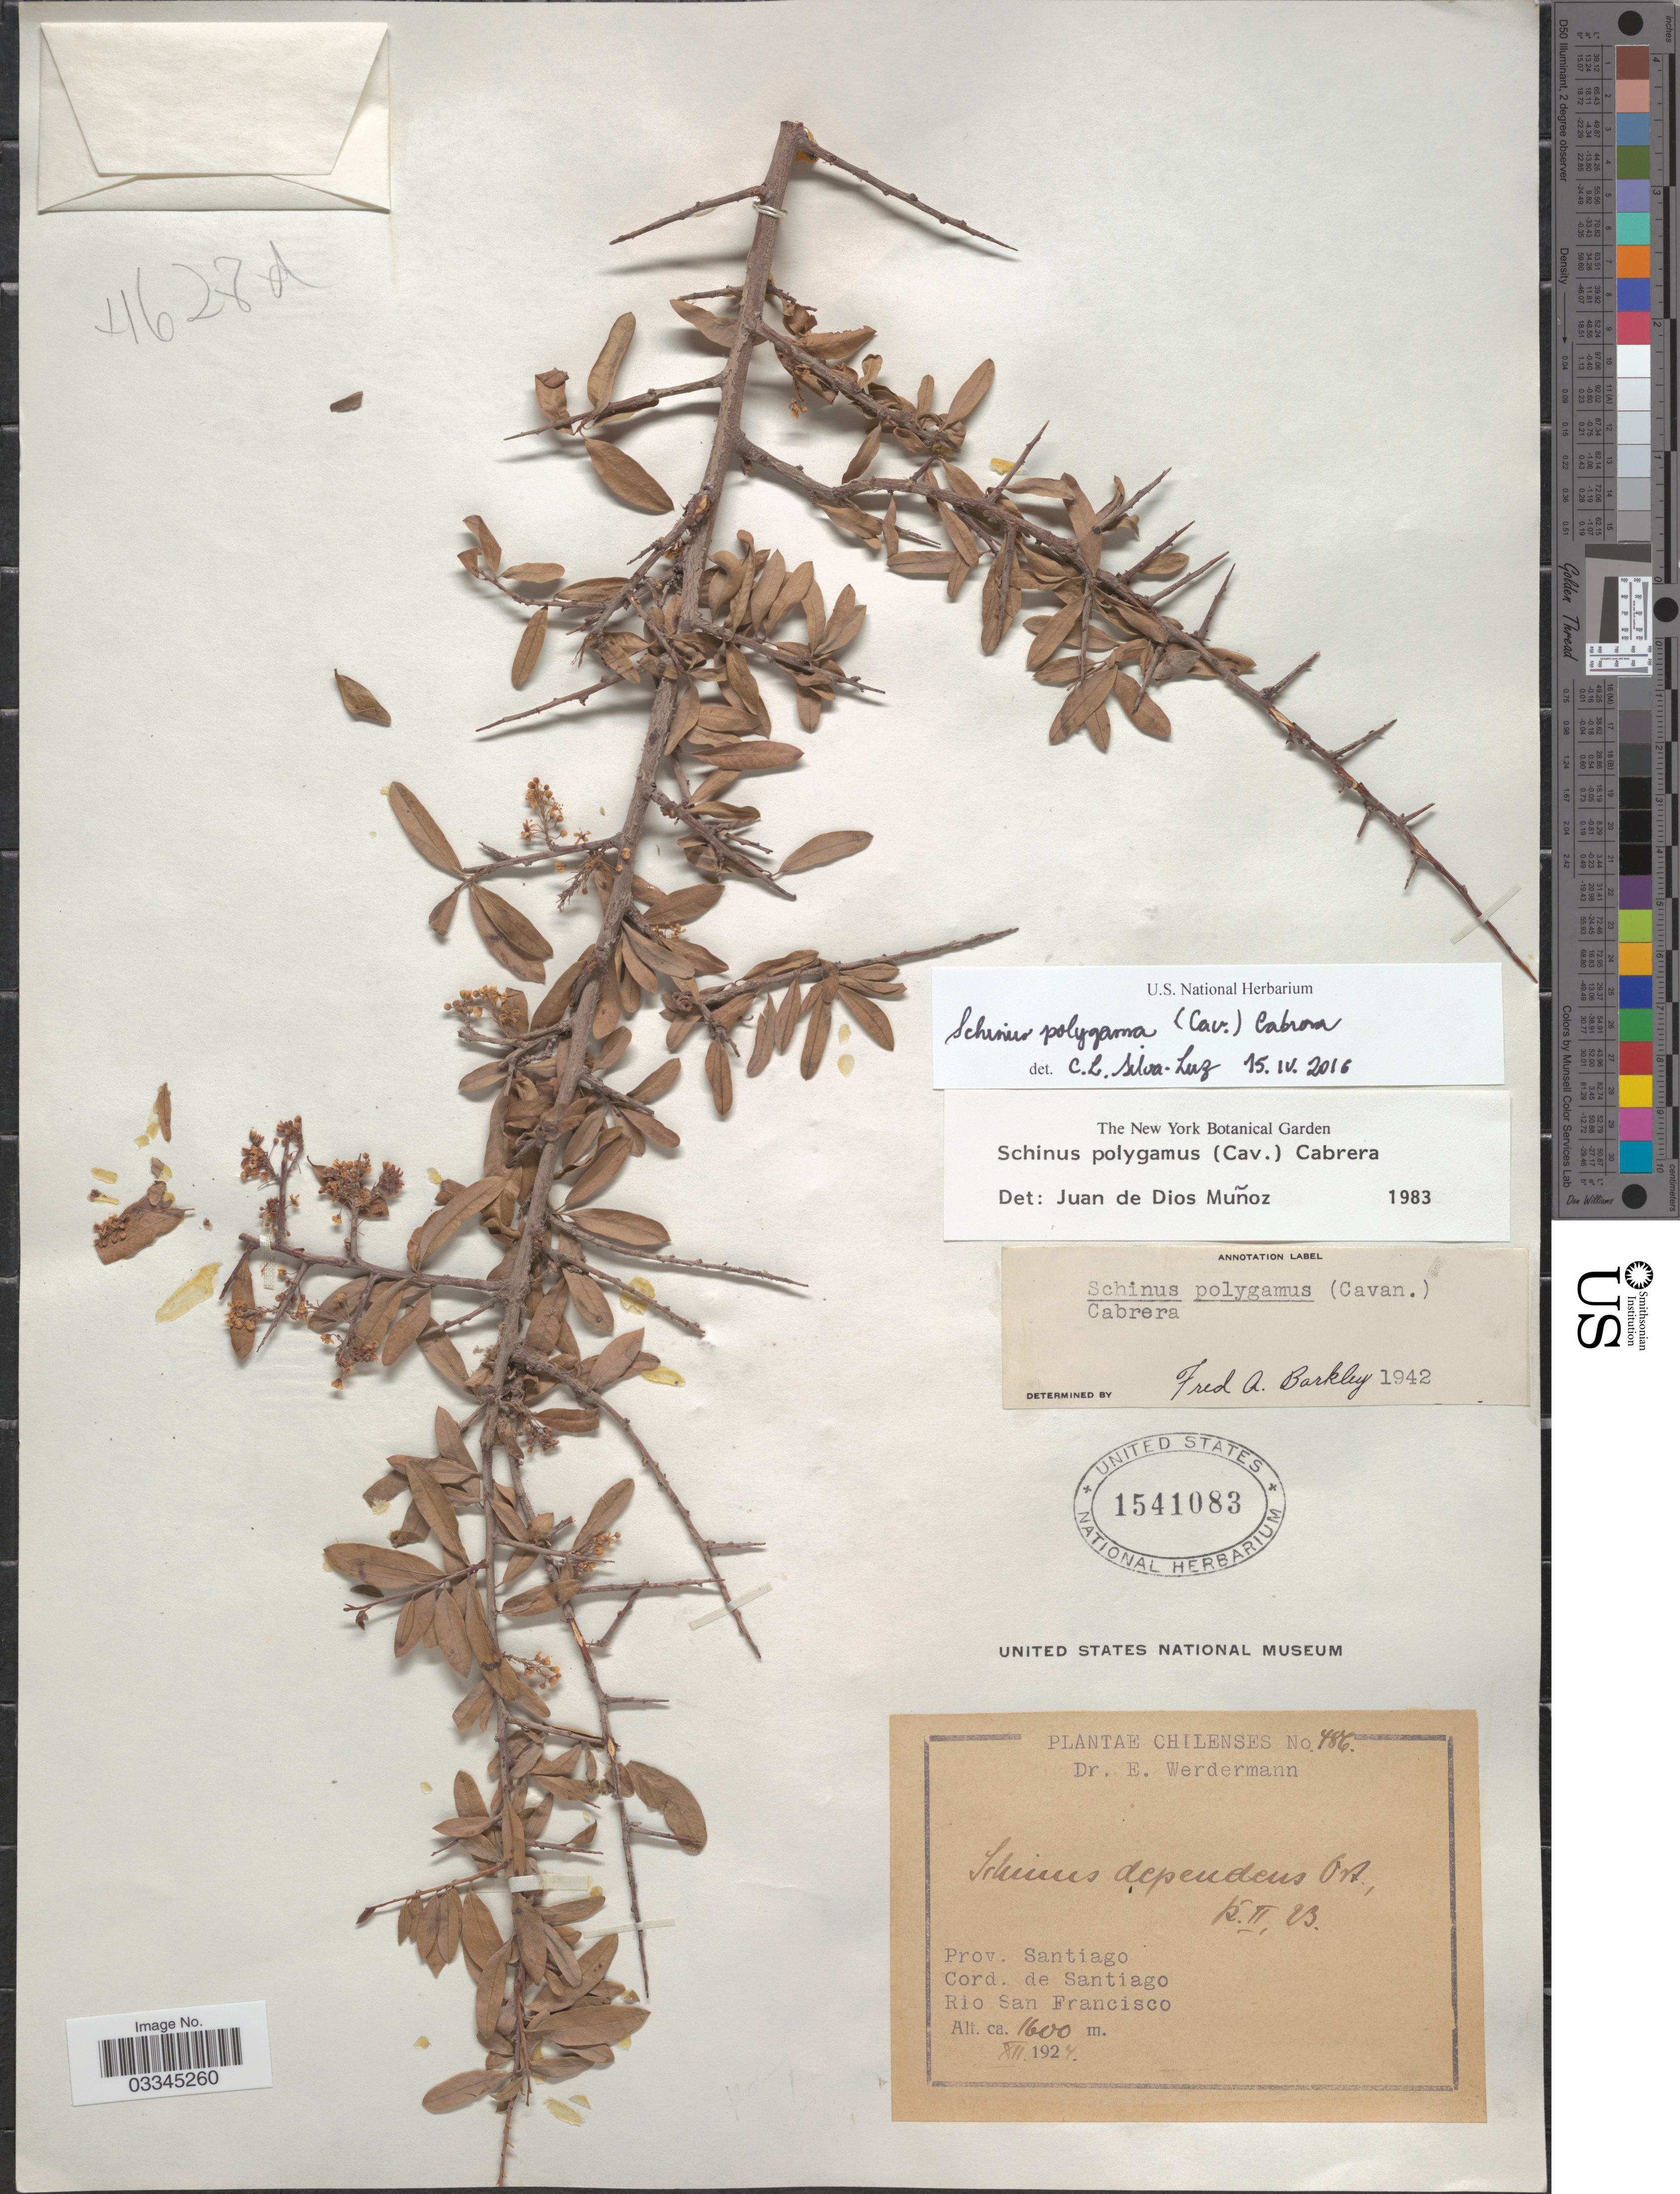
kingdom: Plantae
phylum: Tracheophyta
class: Magnoliopsida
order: Sapindales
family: Anacardiaceae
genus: Schinus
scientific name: Schinus polygama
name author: (Cav.) Cabrera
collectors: E. Werdermann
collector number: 486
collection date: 1924-12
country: Chile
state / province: Región Metropolitana (RM)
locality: Prov. Santiago, Cord. de Santiago. Rio San Francisco.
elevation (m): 1600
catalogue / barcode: US 1541083